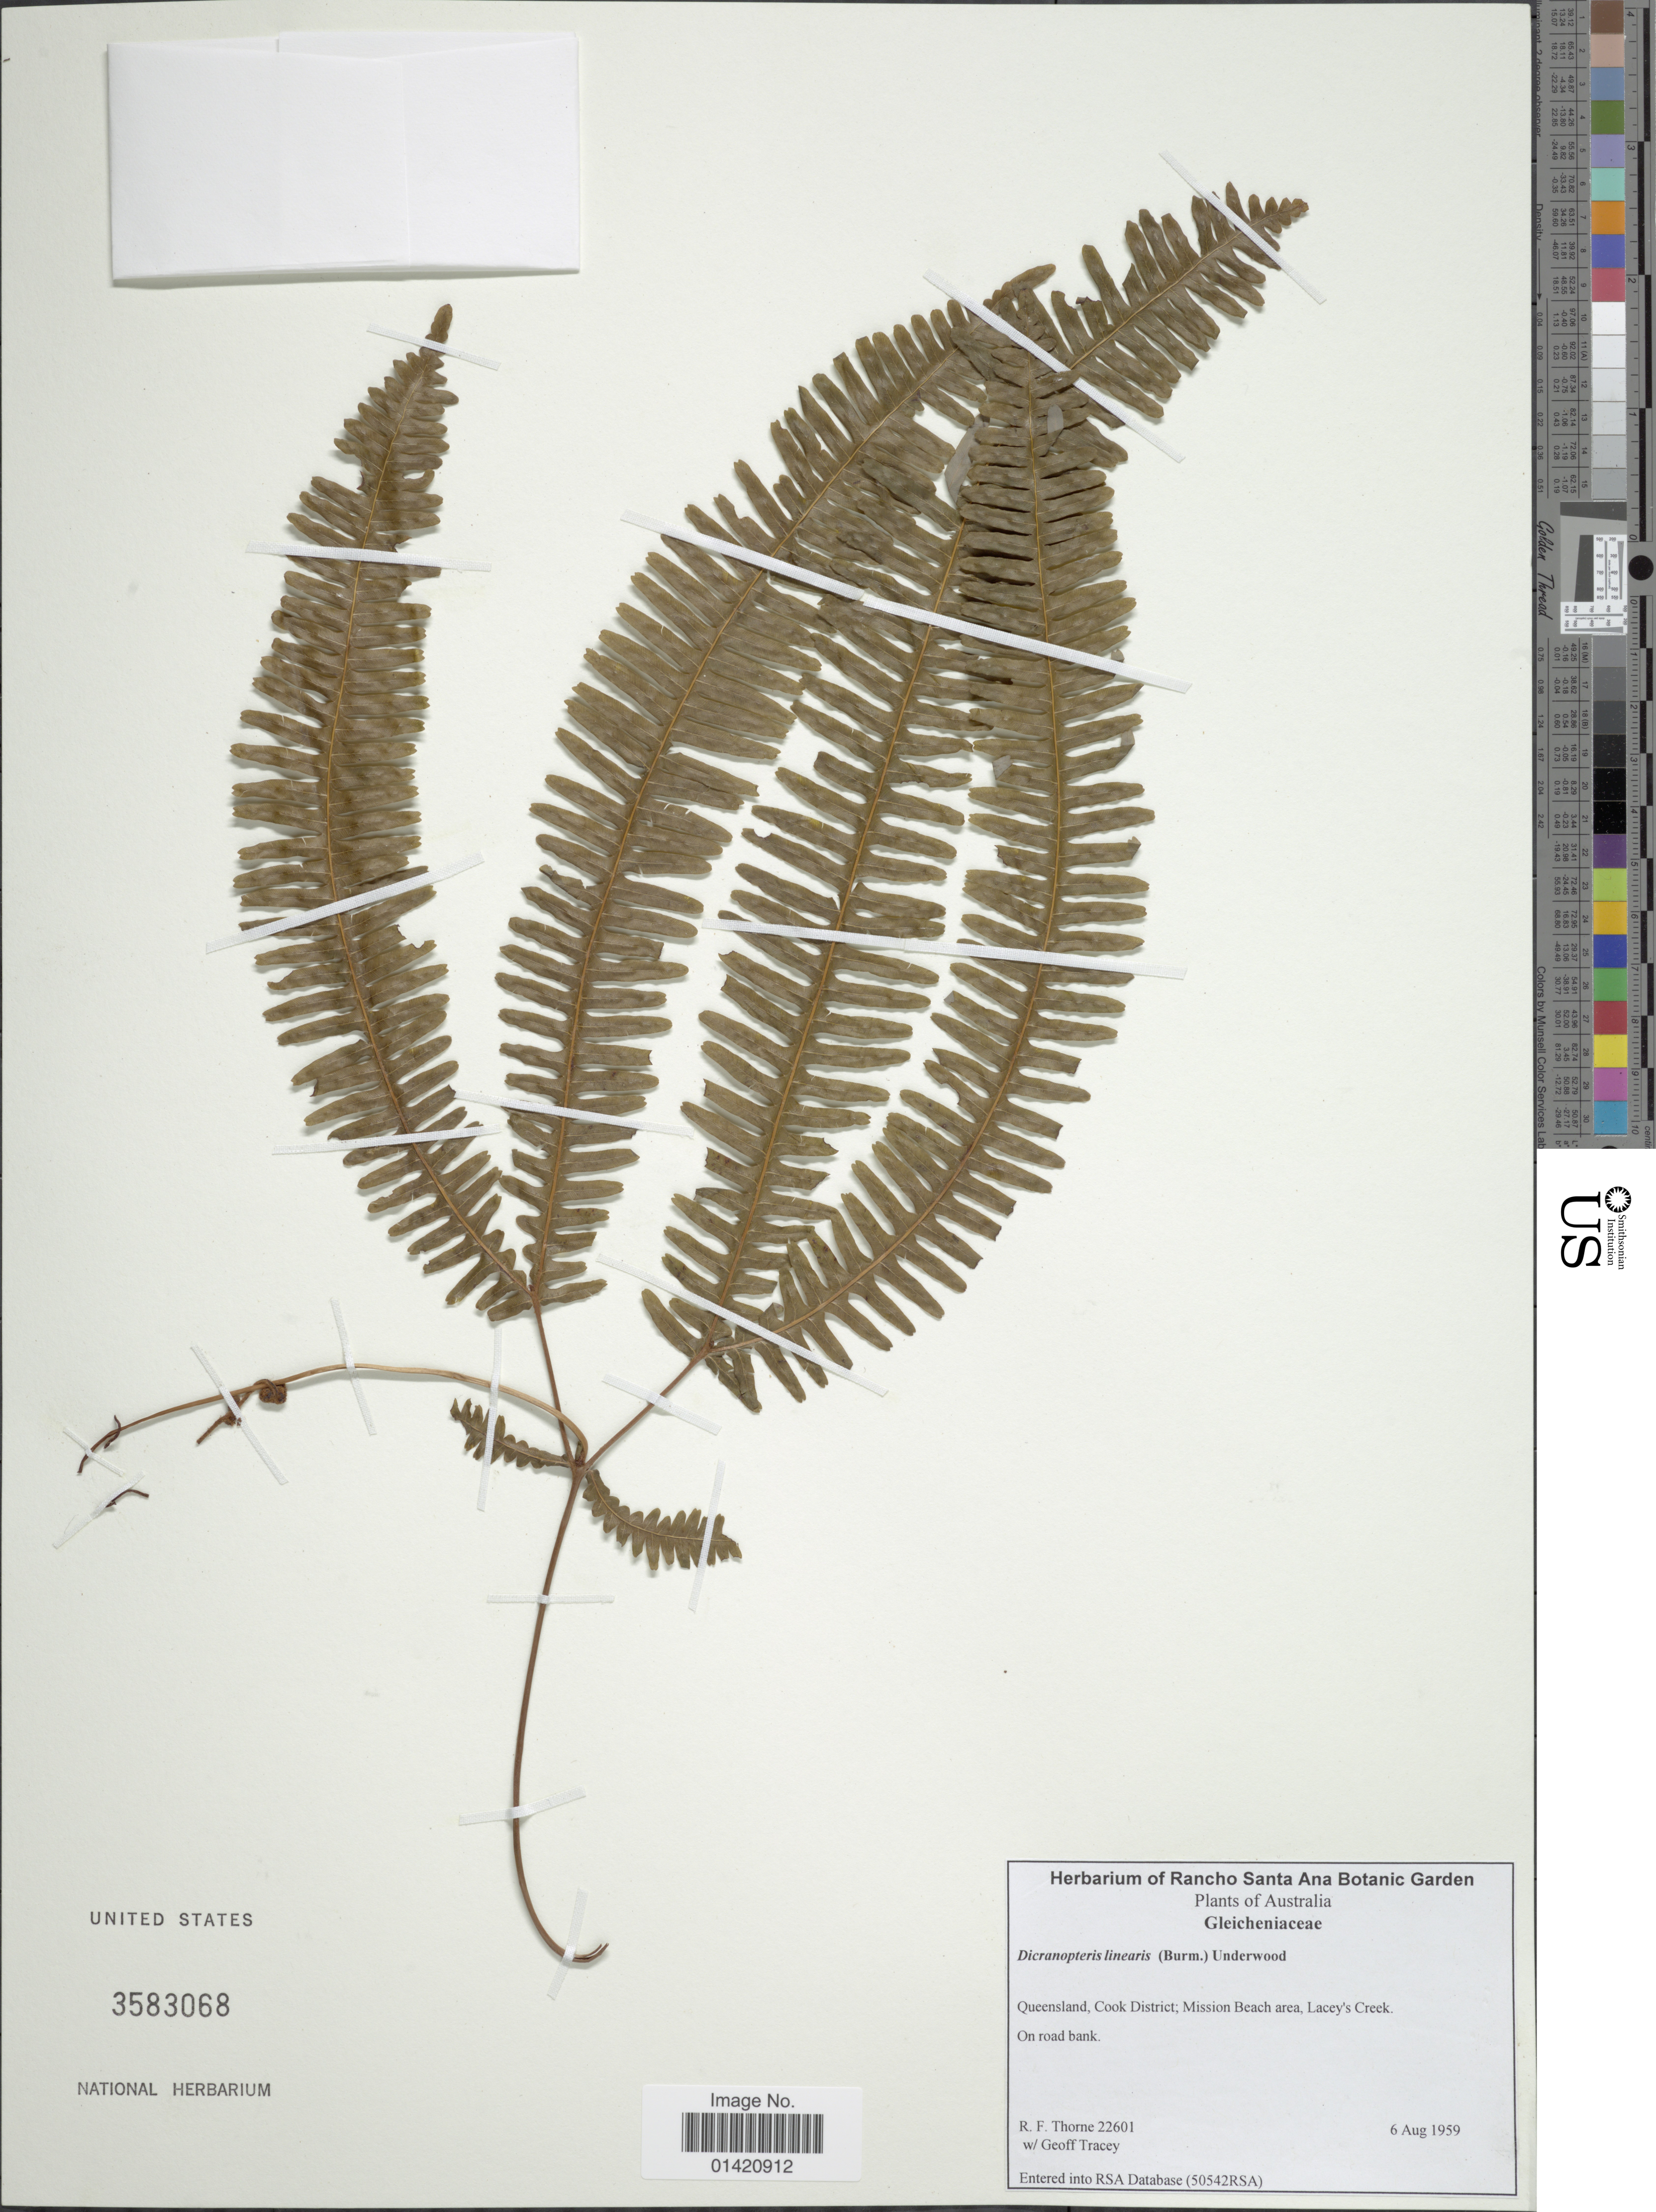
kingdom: Plantae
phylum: Tracheophyta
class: Polypodiopsida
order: Gleicheniales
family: Gleicheniaceae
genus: Dicranopteris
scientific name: Dicranopteris linearis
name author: (Burm. f.) Underw.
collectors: R. F. Thorne & G. Tracey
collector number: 22601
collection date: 1959-08-06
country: Australia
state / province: Queensland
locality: Cook District; Mission Beach area, Lacey's Creek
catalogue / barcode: US 3583068